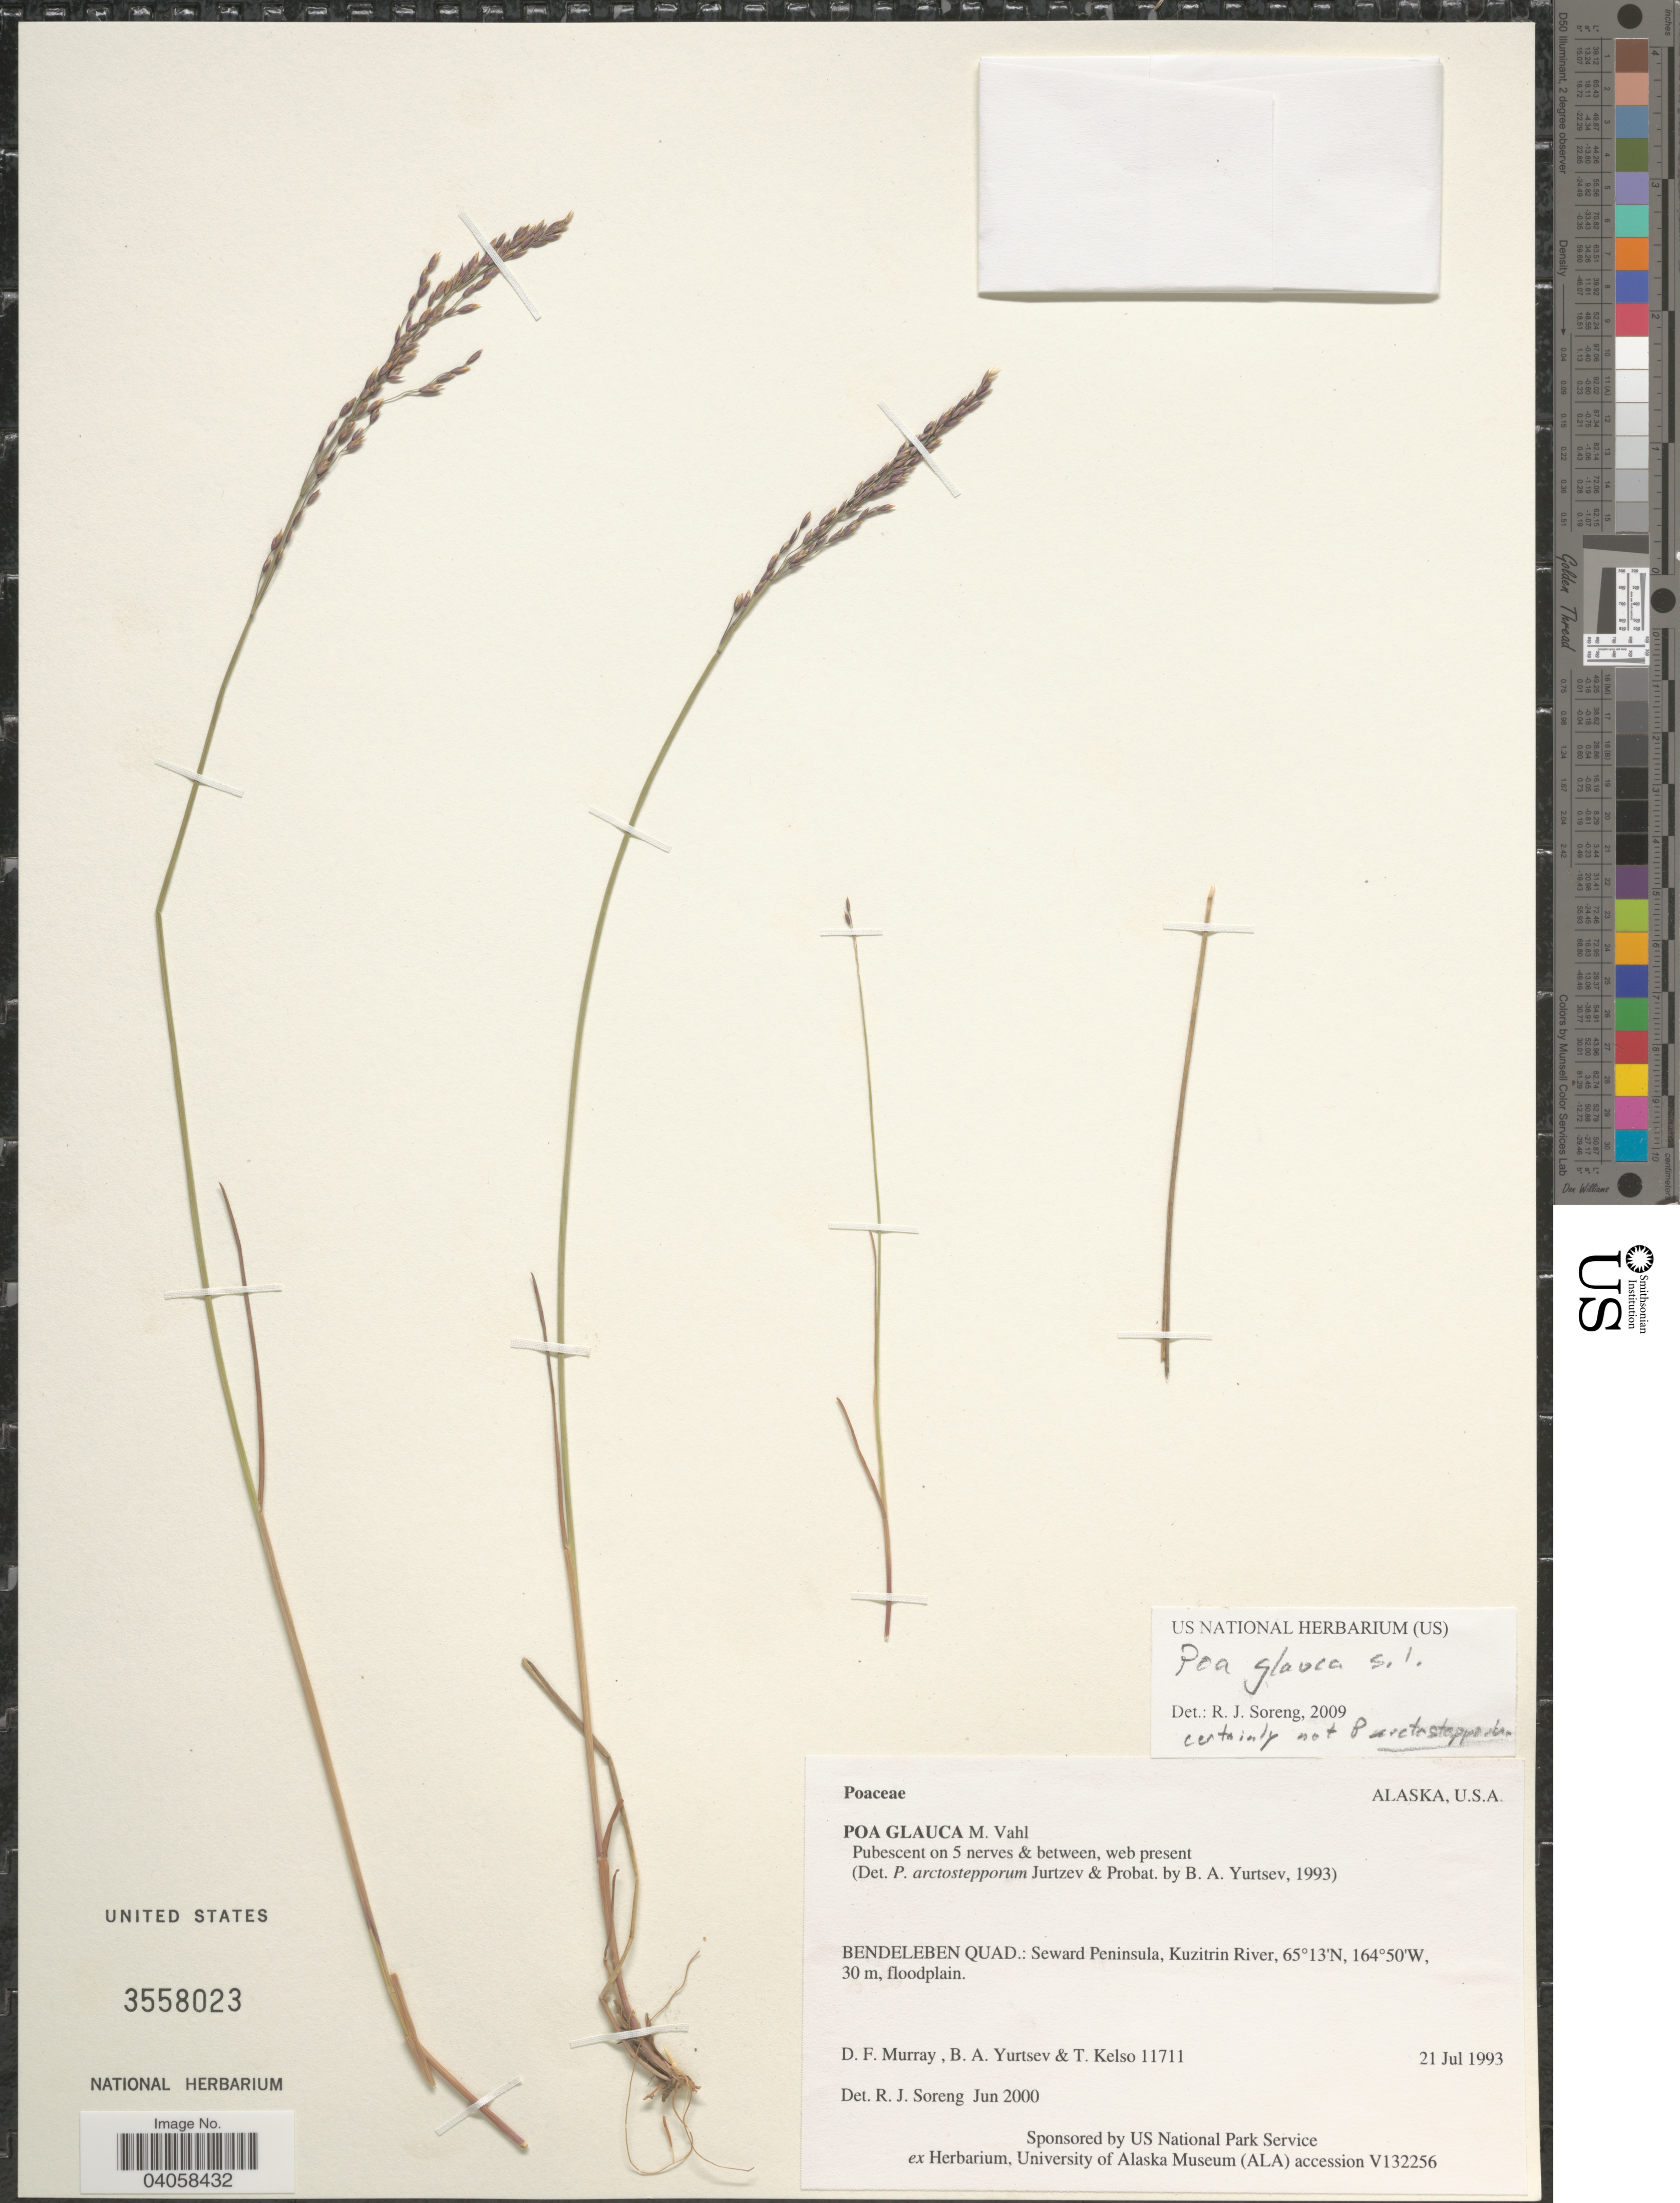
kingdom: Plantae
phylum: Tracheophyta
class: Liliopsida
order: Poales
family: Poaceae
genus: Poa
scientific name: Poa glauca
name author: Vahl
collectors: D. F. Murray, B. Yurtsev & T. Kelso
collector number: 11711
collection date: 1993-07-21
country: United States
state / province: Alaska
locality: Bendeleben Quad.: Seward Peninsula, Kuzitrin River.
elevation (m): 30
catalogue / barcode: US 3558023